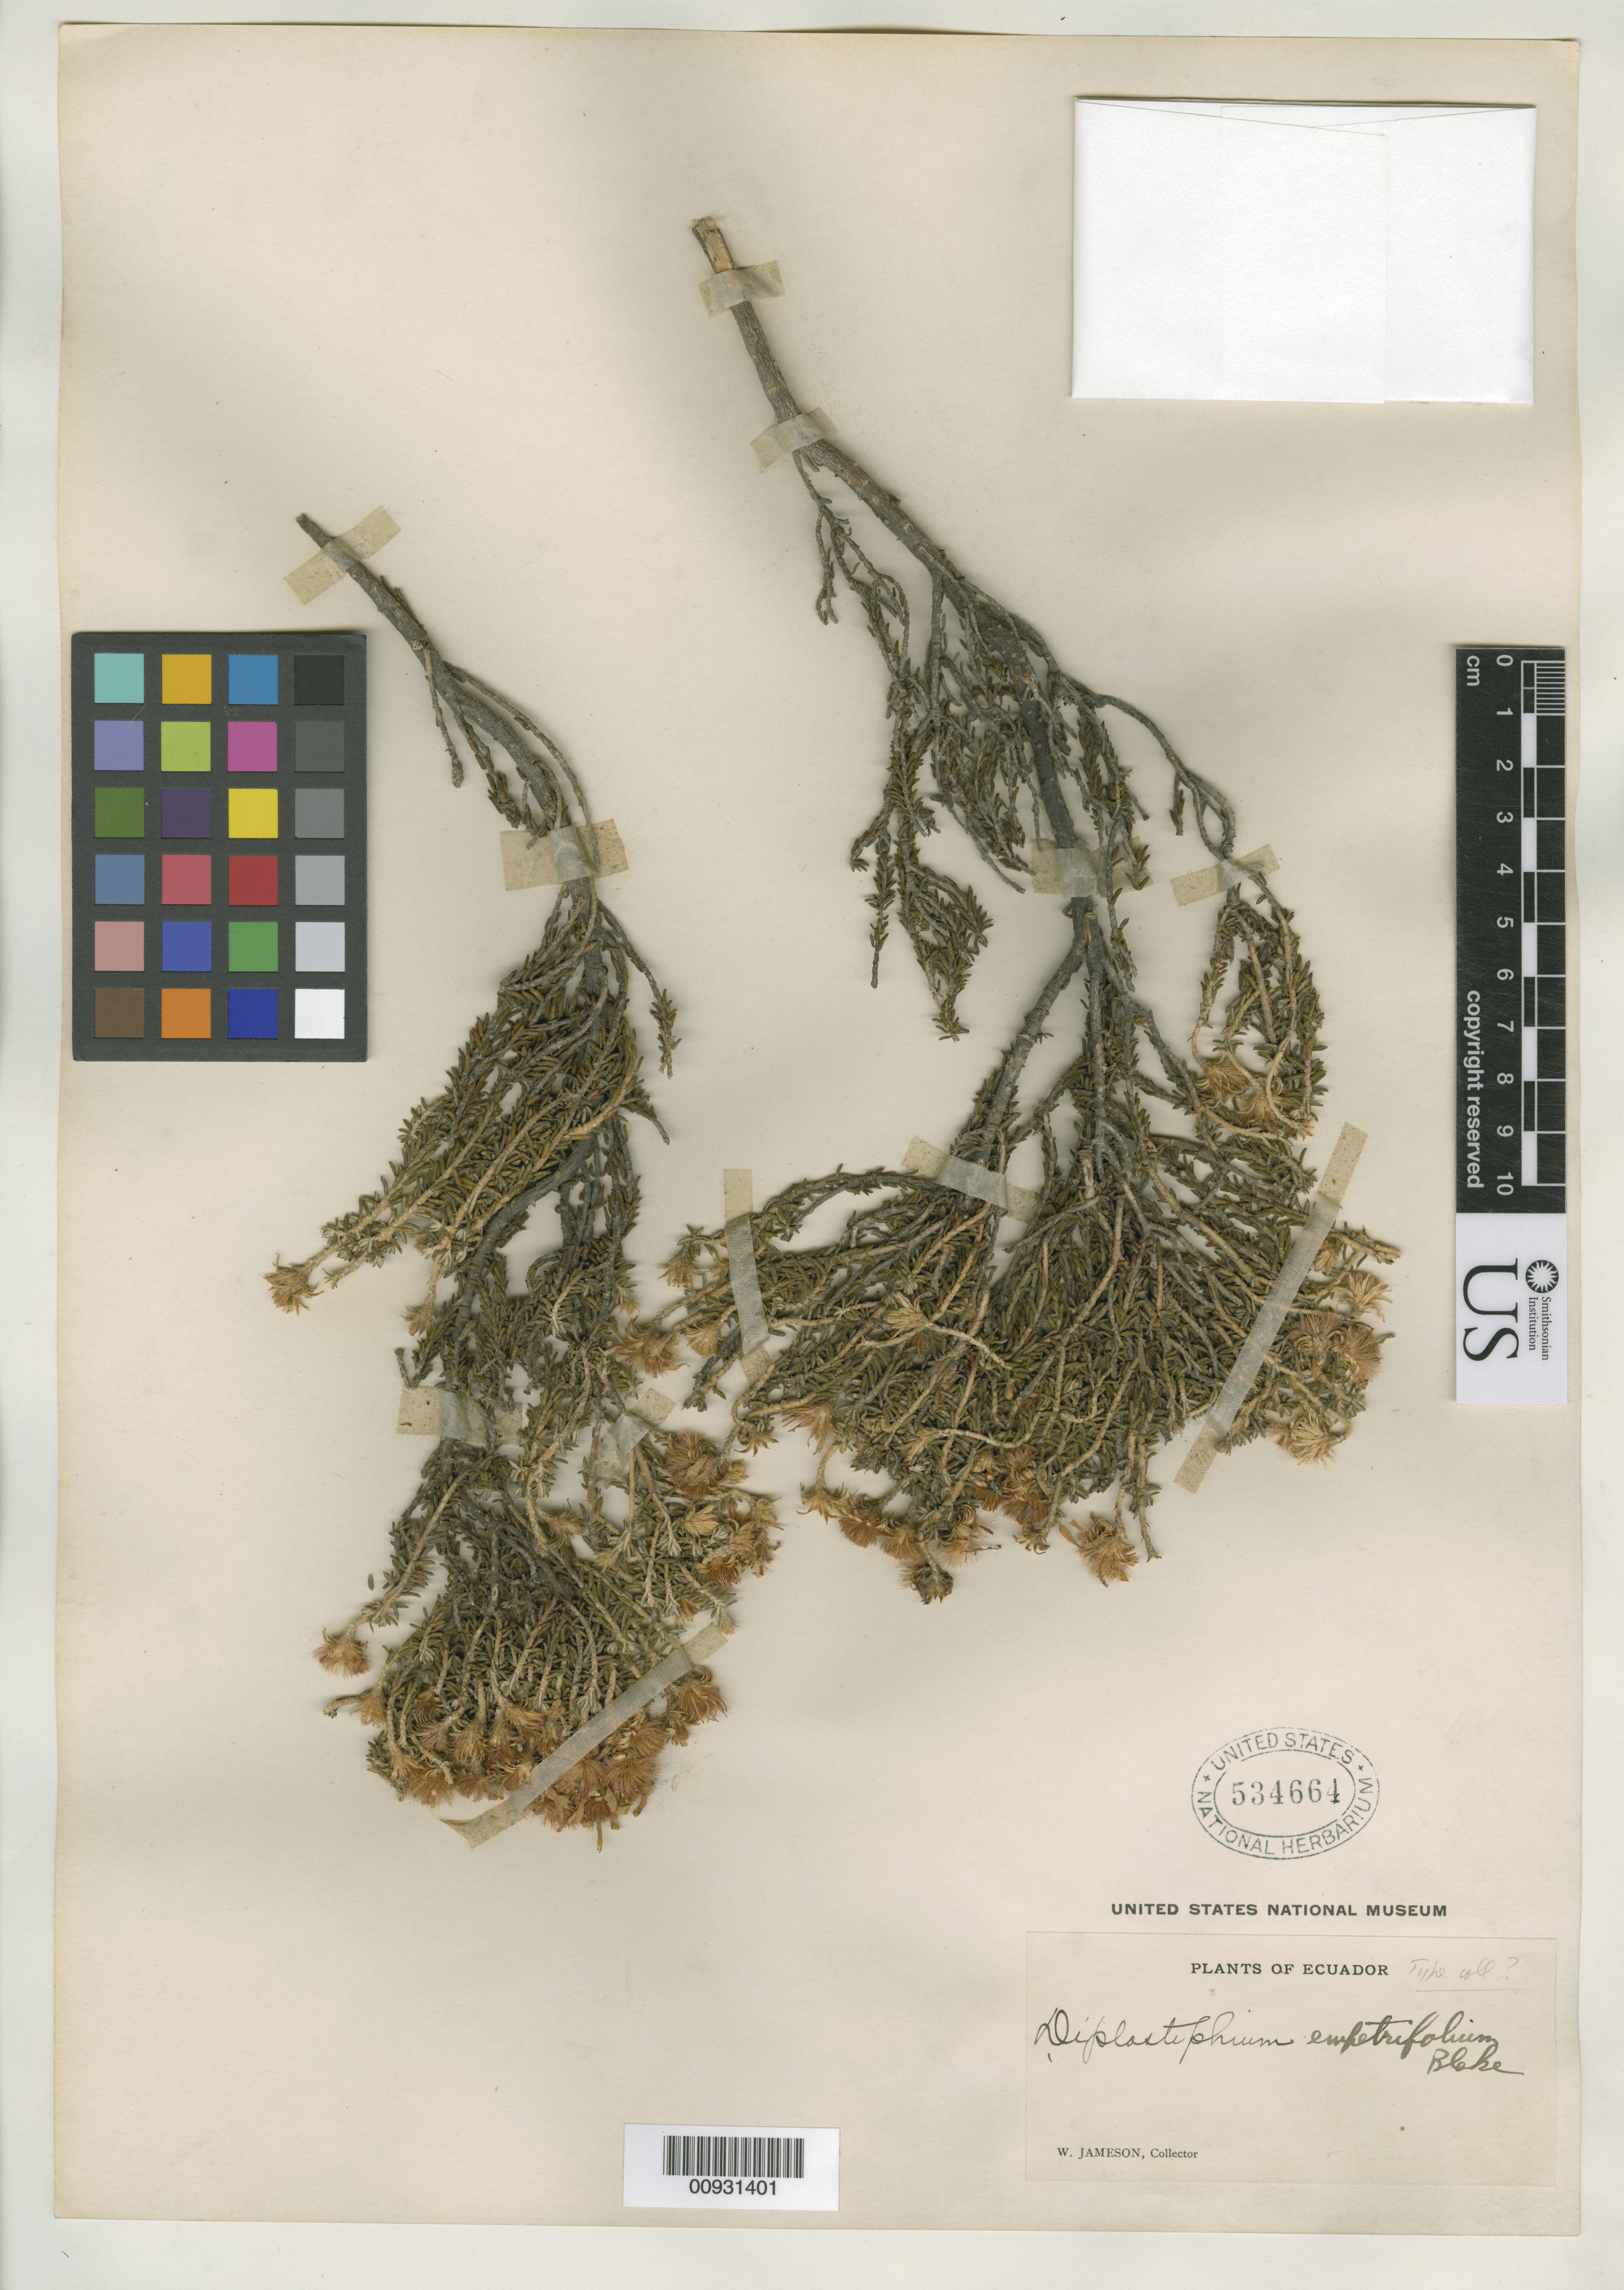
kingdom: Plantae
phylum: Tracheophyta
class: Magnoliopsida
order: Asterales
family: Asteraceae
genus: Diplostephium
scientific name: Diplostephium empetrifolium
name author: S.F. Blake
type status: Possible Isotype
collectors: W. Jameson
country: Ecuador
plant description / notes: No collection date or locality indicated on specimen.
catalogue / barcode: US 534664